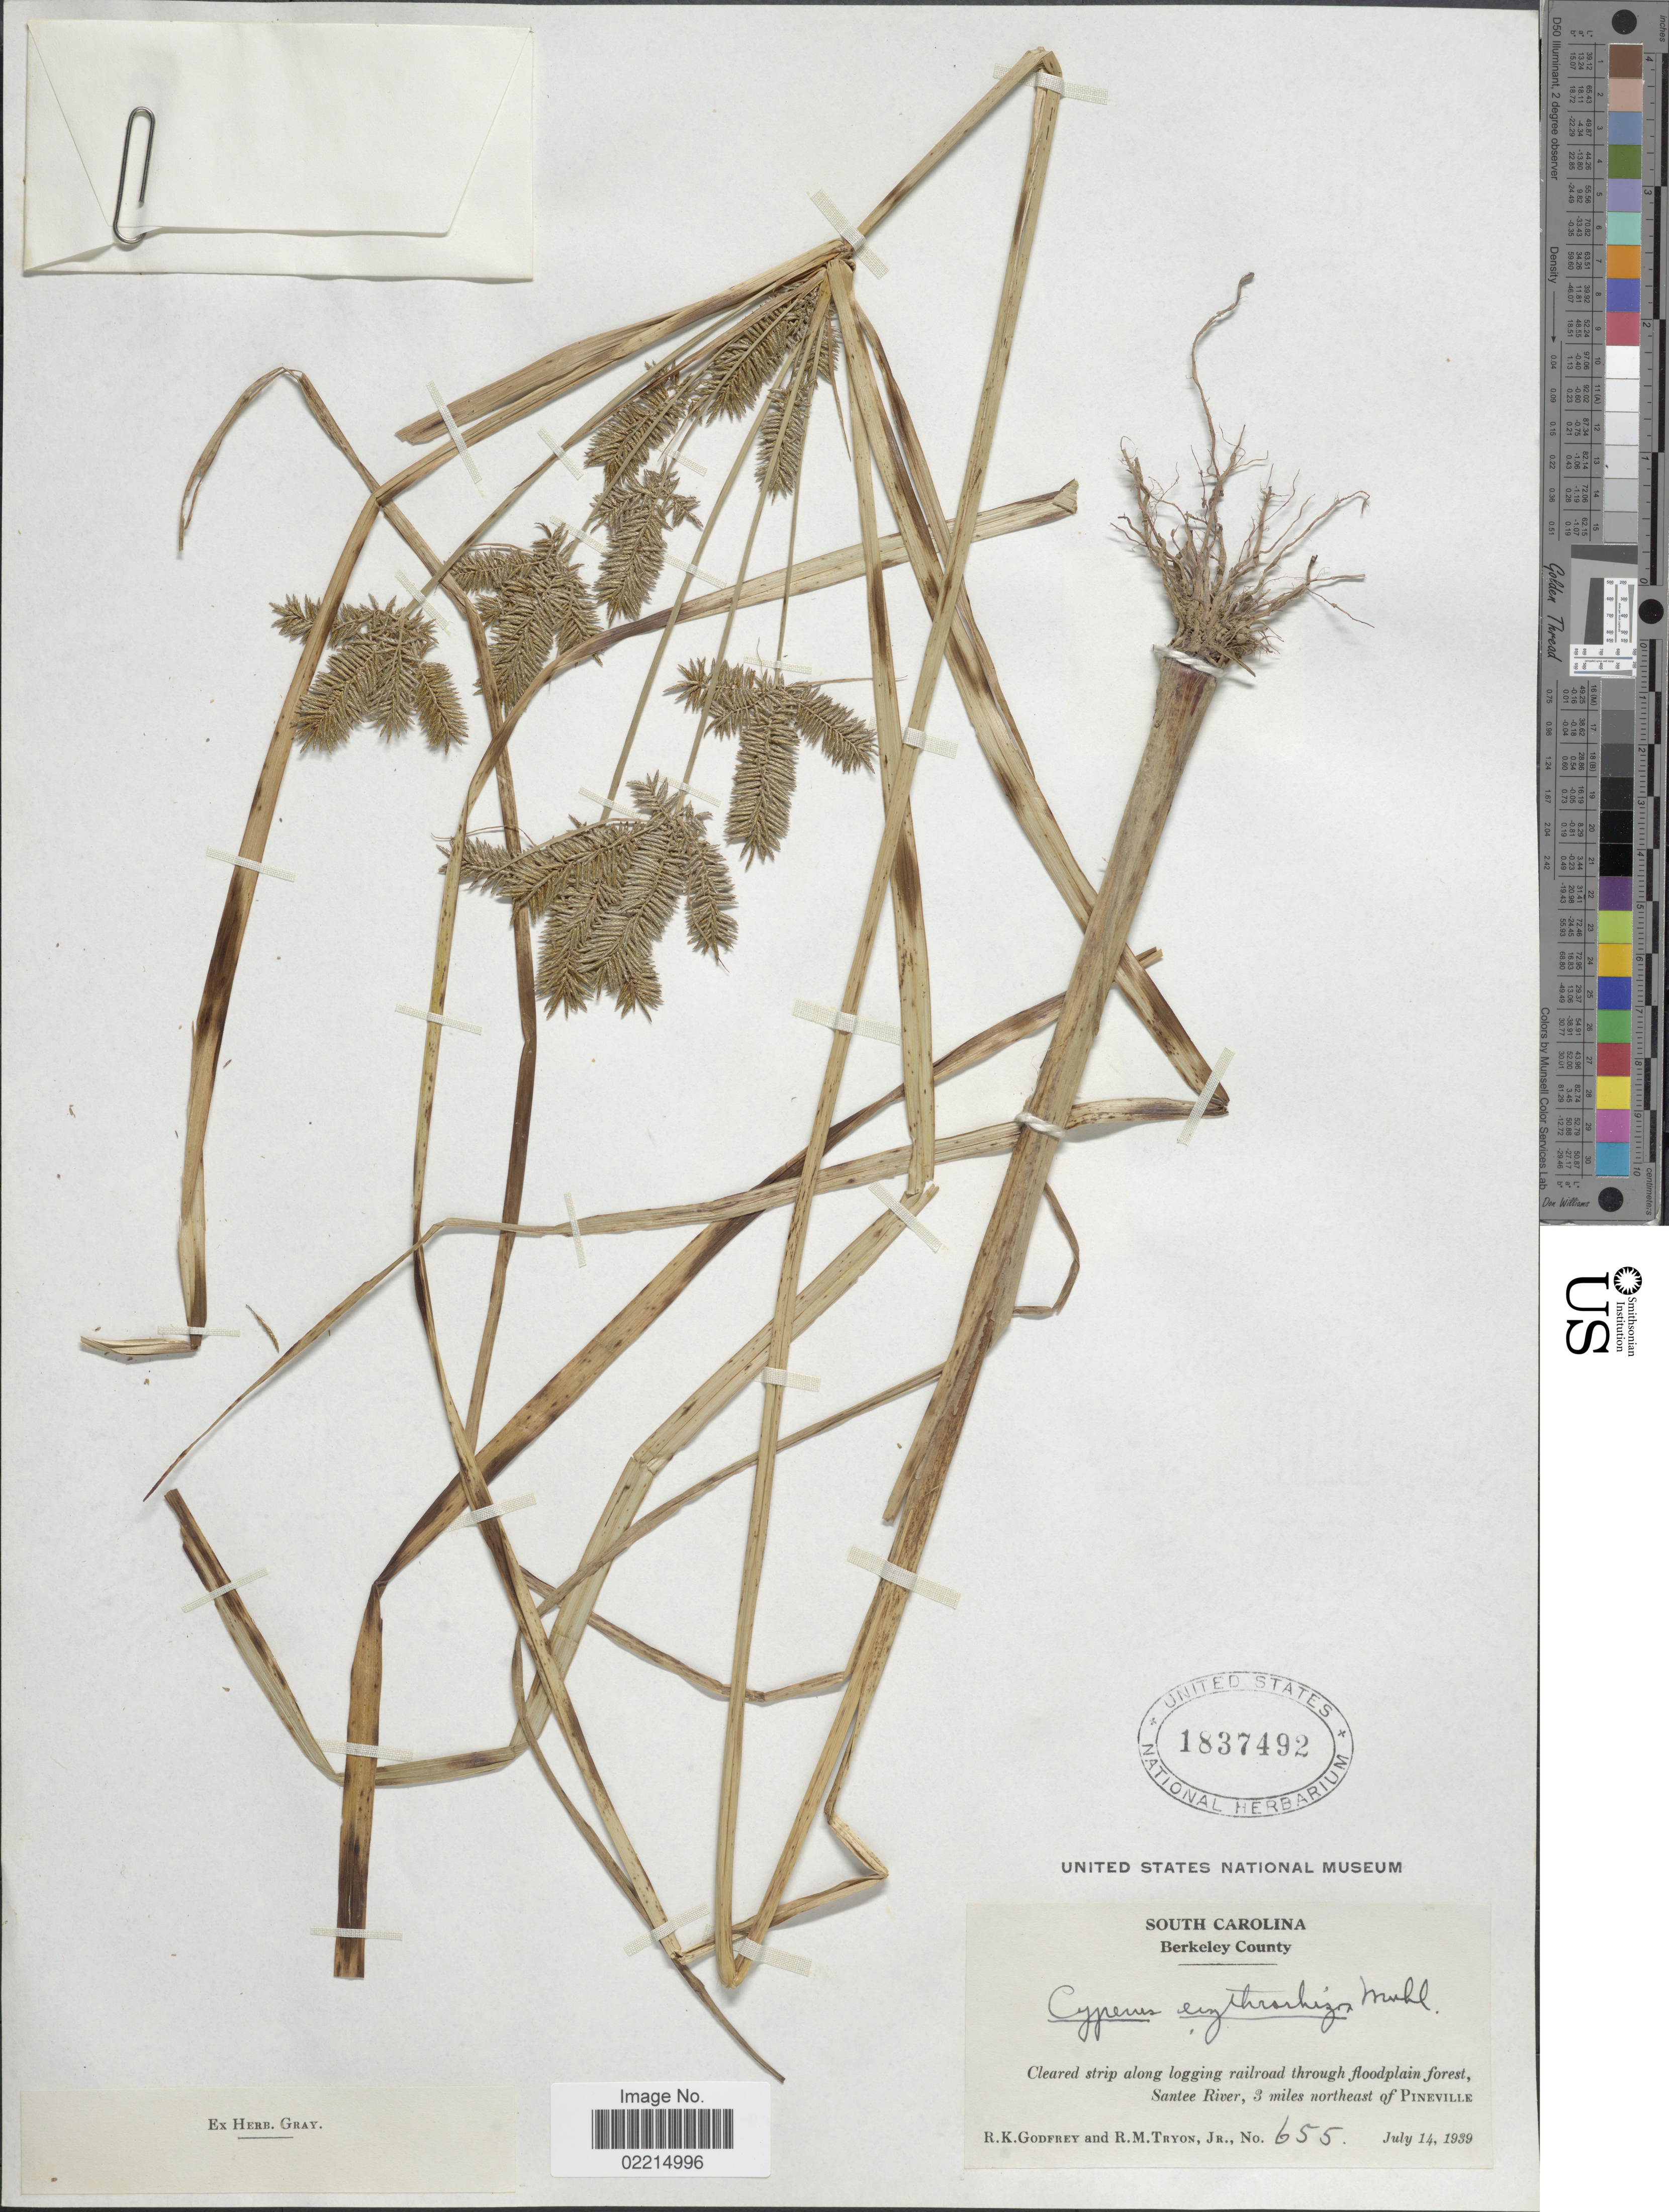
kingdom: Plantae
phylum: Tracheophyta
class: Liliopsida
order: Poales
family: Cyperaceae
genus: Cyperus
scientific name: Cyperus erythrorhizos Muhl.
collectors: R. K. Godfrey & J. Tryon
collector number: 655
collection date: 1939-07-14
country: United States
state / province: South Carolina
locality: Berkeley County, cleared strip along logging railroad through floodplain forest, Santee River, 3 miles northeast of Pineville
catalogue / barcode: US 1837492